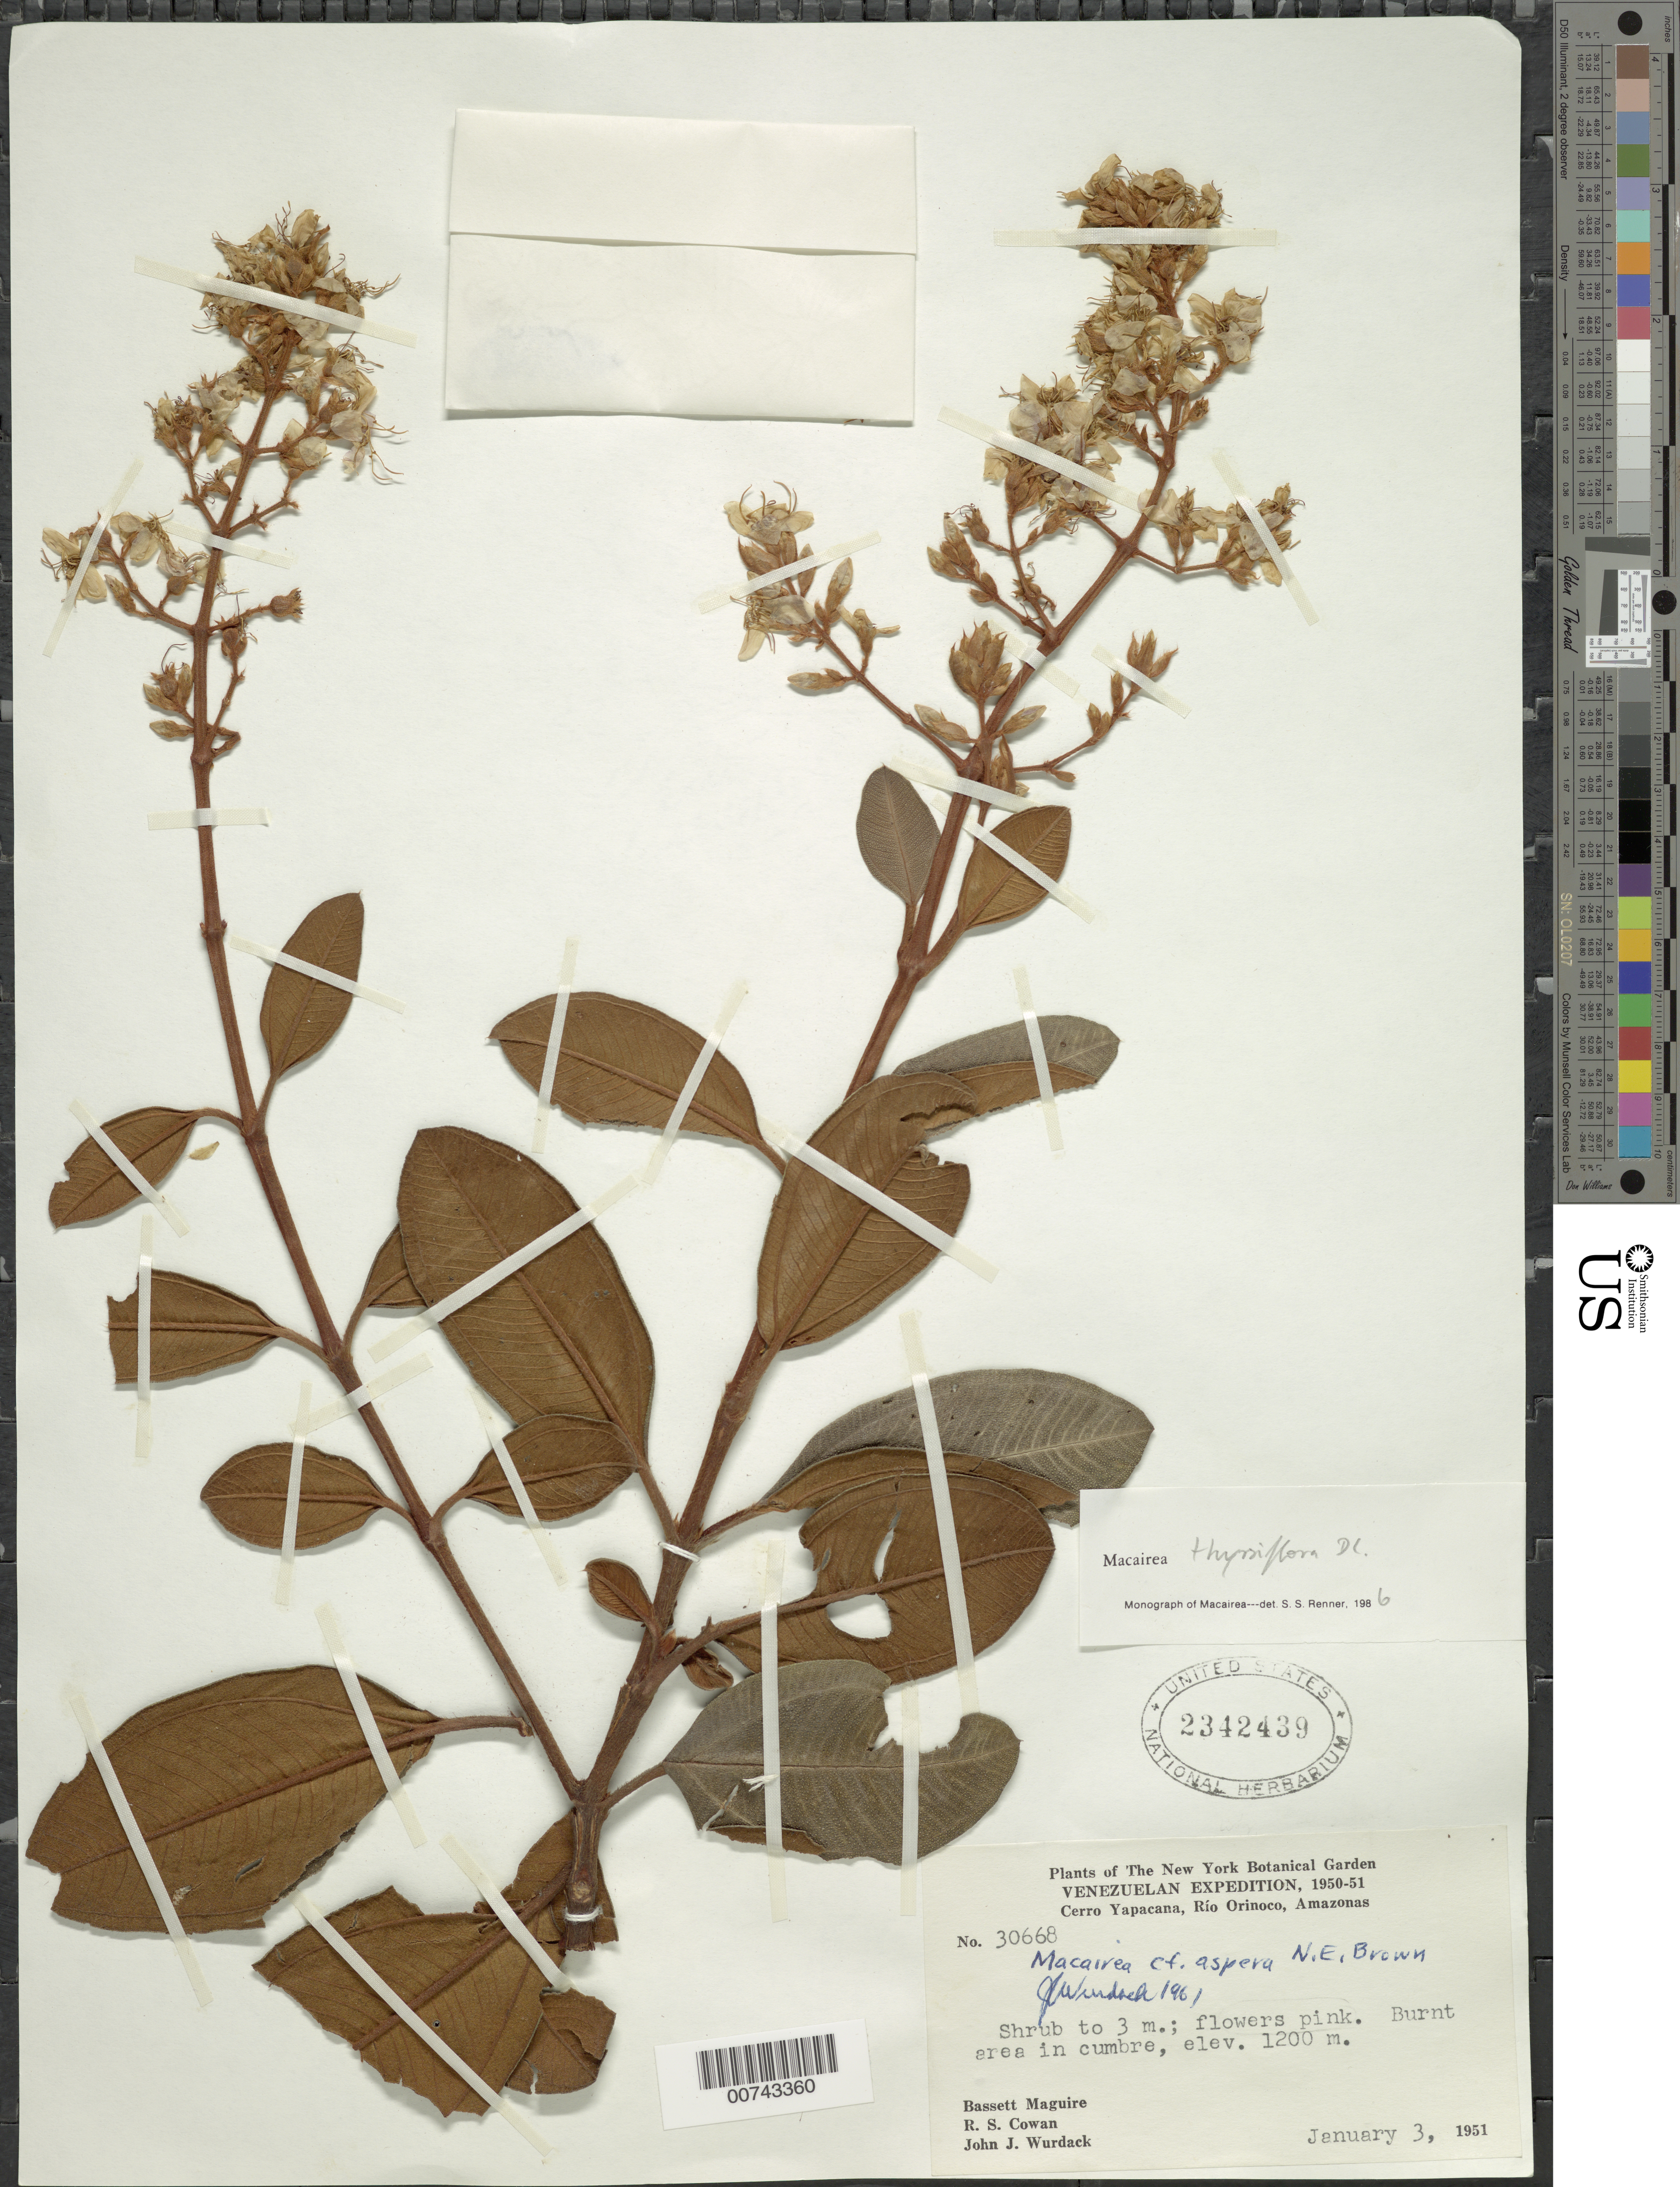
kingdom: Plantae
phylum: Tracheophyta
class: Magnoliopsida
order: Myrtales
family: Melastomataceae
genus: Macairea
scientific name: Macairea thyrsiflora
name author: DC.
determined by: Nunes da Silva, Diego, (RB), Jardim Botanico do Rio de Janeiro - Herbario (BRAZIL)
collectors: B. Maguire, R. S. Cowan & J. J. Wurdack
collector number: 30668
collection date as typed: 3-Jan-51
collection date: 1951-01-03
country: Venezuela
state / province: Amazonas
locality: Cerro Yapacána, Río Orinoco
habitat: Burnt area in cumbre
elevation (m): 1200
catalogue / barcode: US 2342439